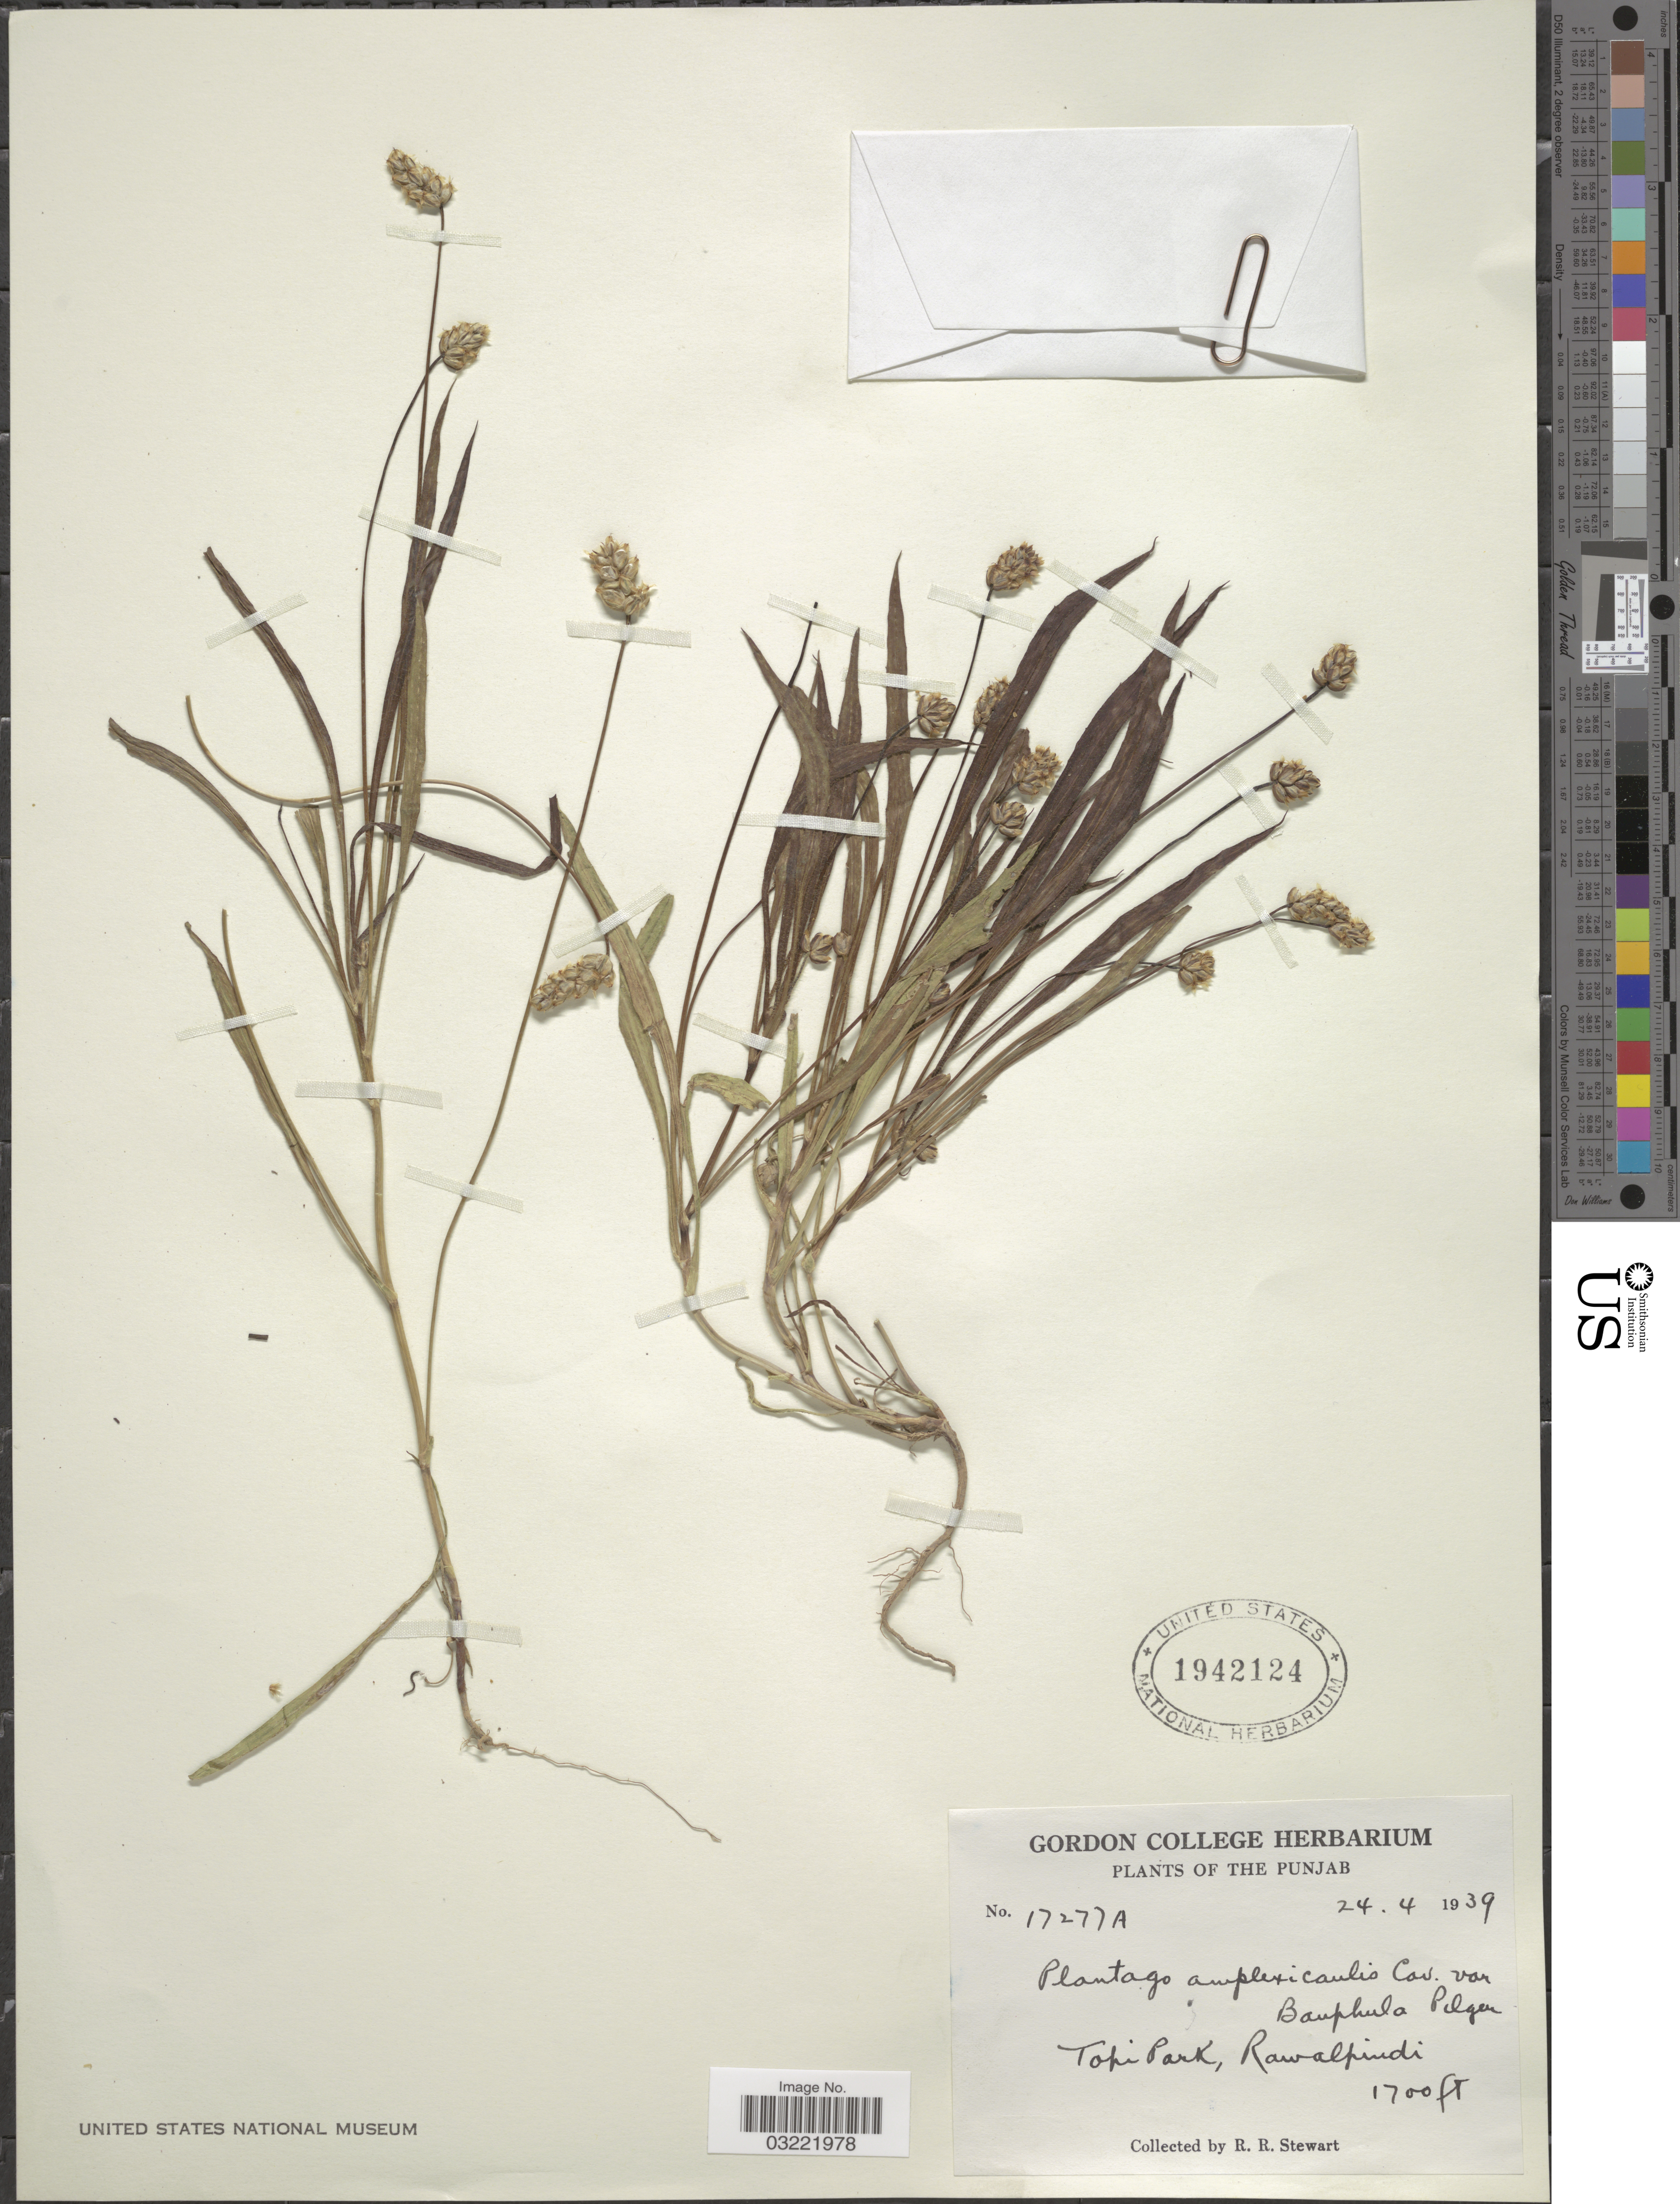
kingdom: Plantae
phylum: Tracheophyta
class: Magnoliopsida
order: Lamiales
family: Plantaginaceae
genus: Plantago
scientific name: Plantago amplexicaulis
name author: Cav.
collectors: R. Stewart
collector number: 17277A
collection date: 1939-04-24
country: Pakistan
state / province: Punjab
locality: Topi Park, Rawalpindi.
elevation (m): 518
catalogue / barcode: US 1942124